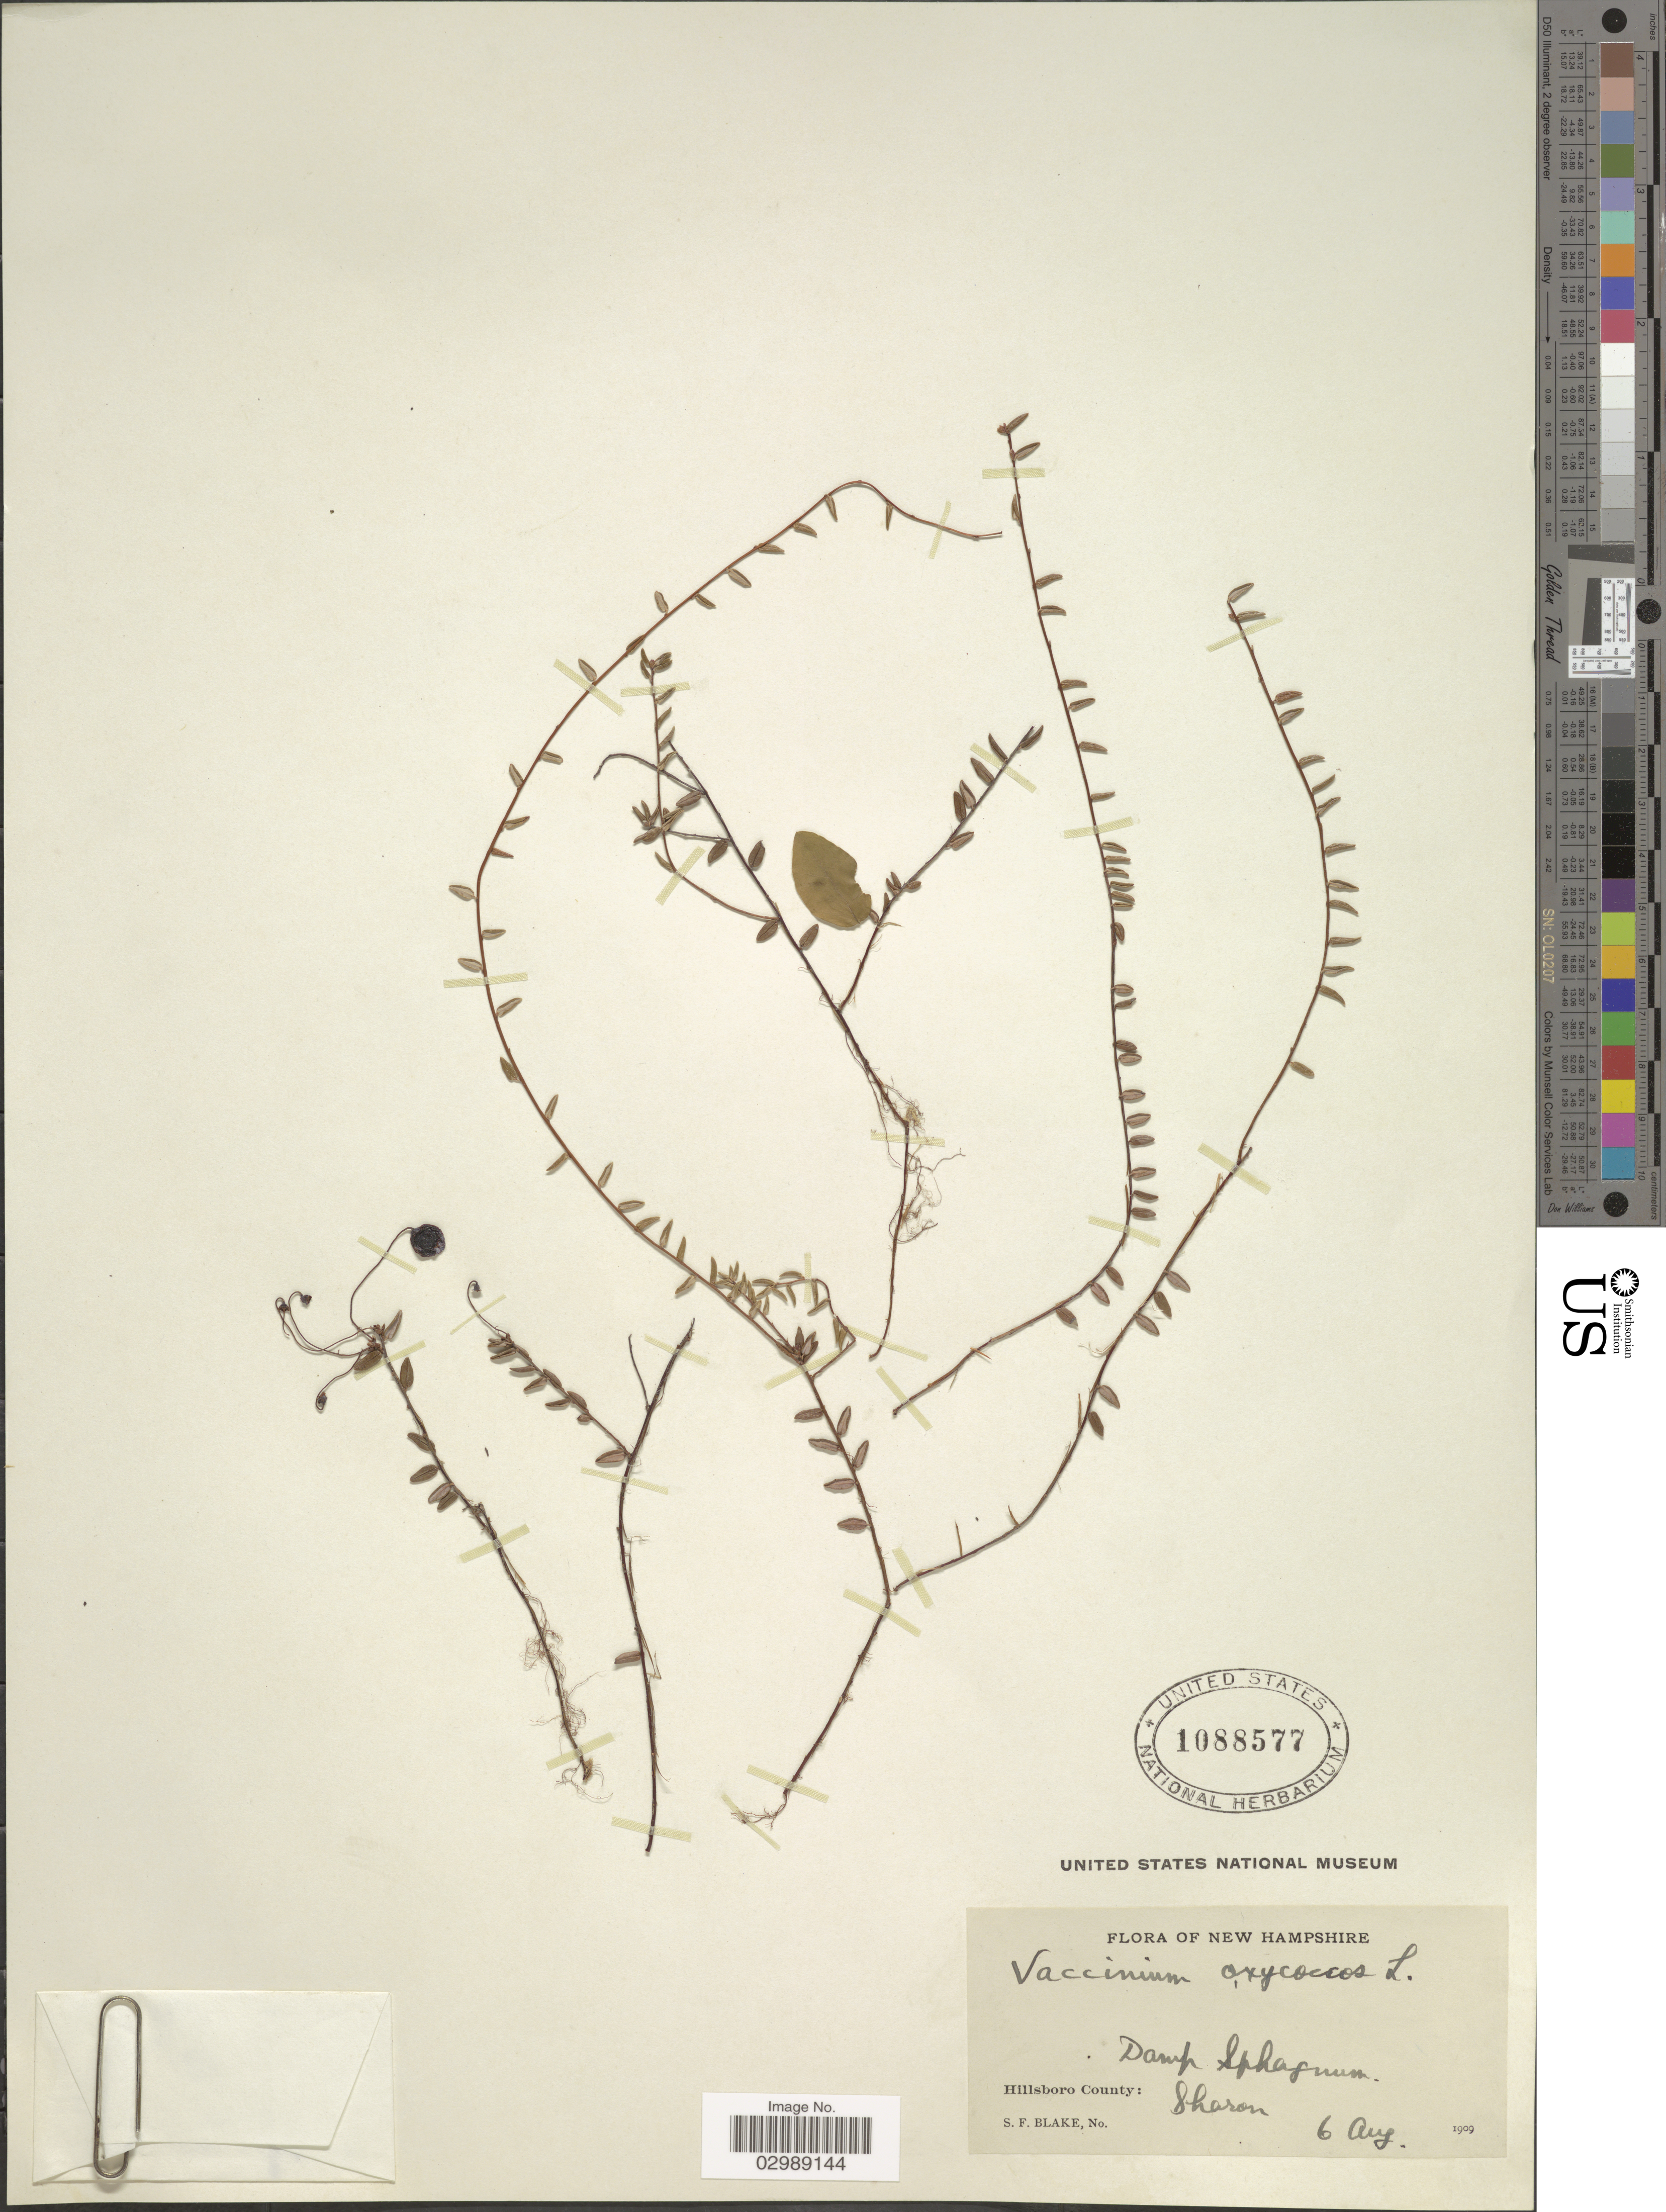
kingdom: Plantae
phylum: Tracheophyta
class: Magnoliopsida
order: Ericales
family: Ericaceae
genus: Vaccinium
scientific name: Vaccinium oxycoccos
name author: L.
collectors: S. Blake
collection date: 1909-08-06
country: United States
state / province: New Hampshire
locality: Damp Sphagnum. Hillsboro County: Sharon.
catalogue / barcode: US 1088577